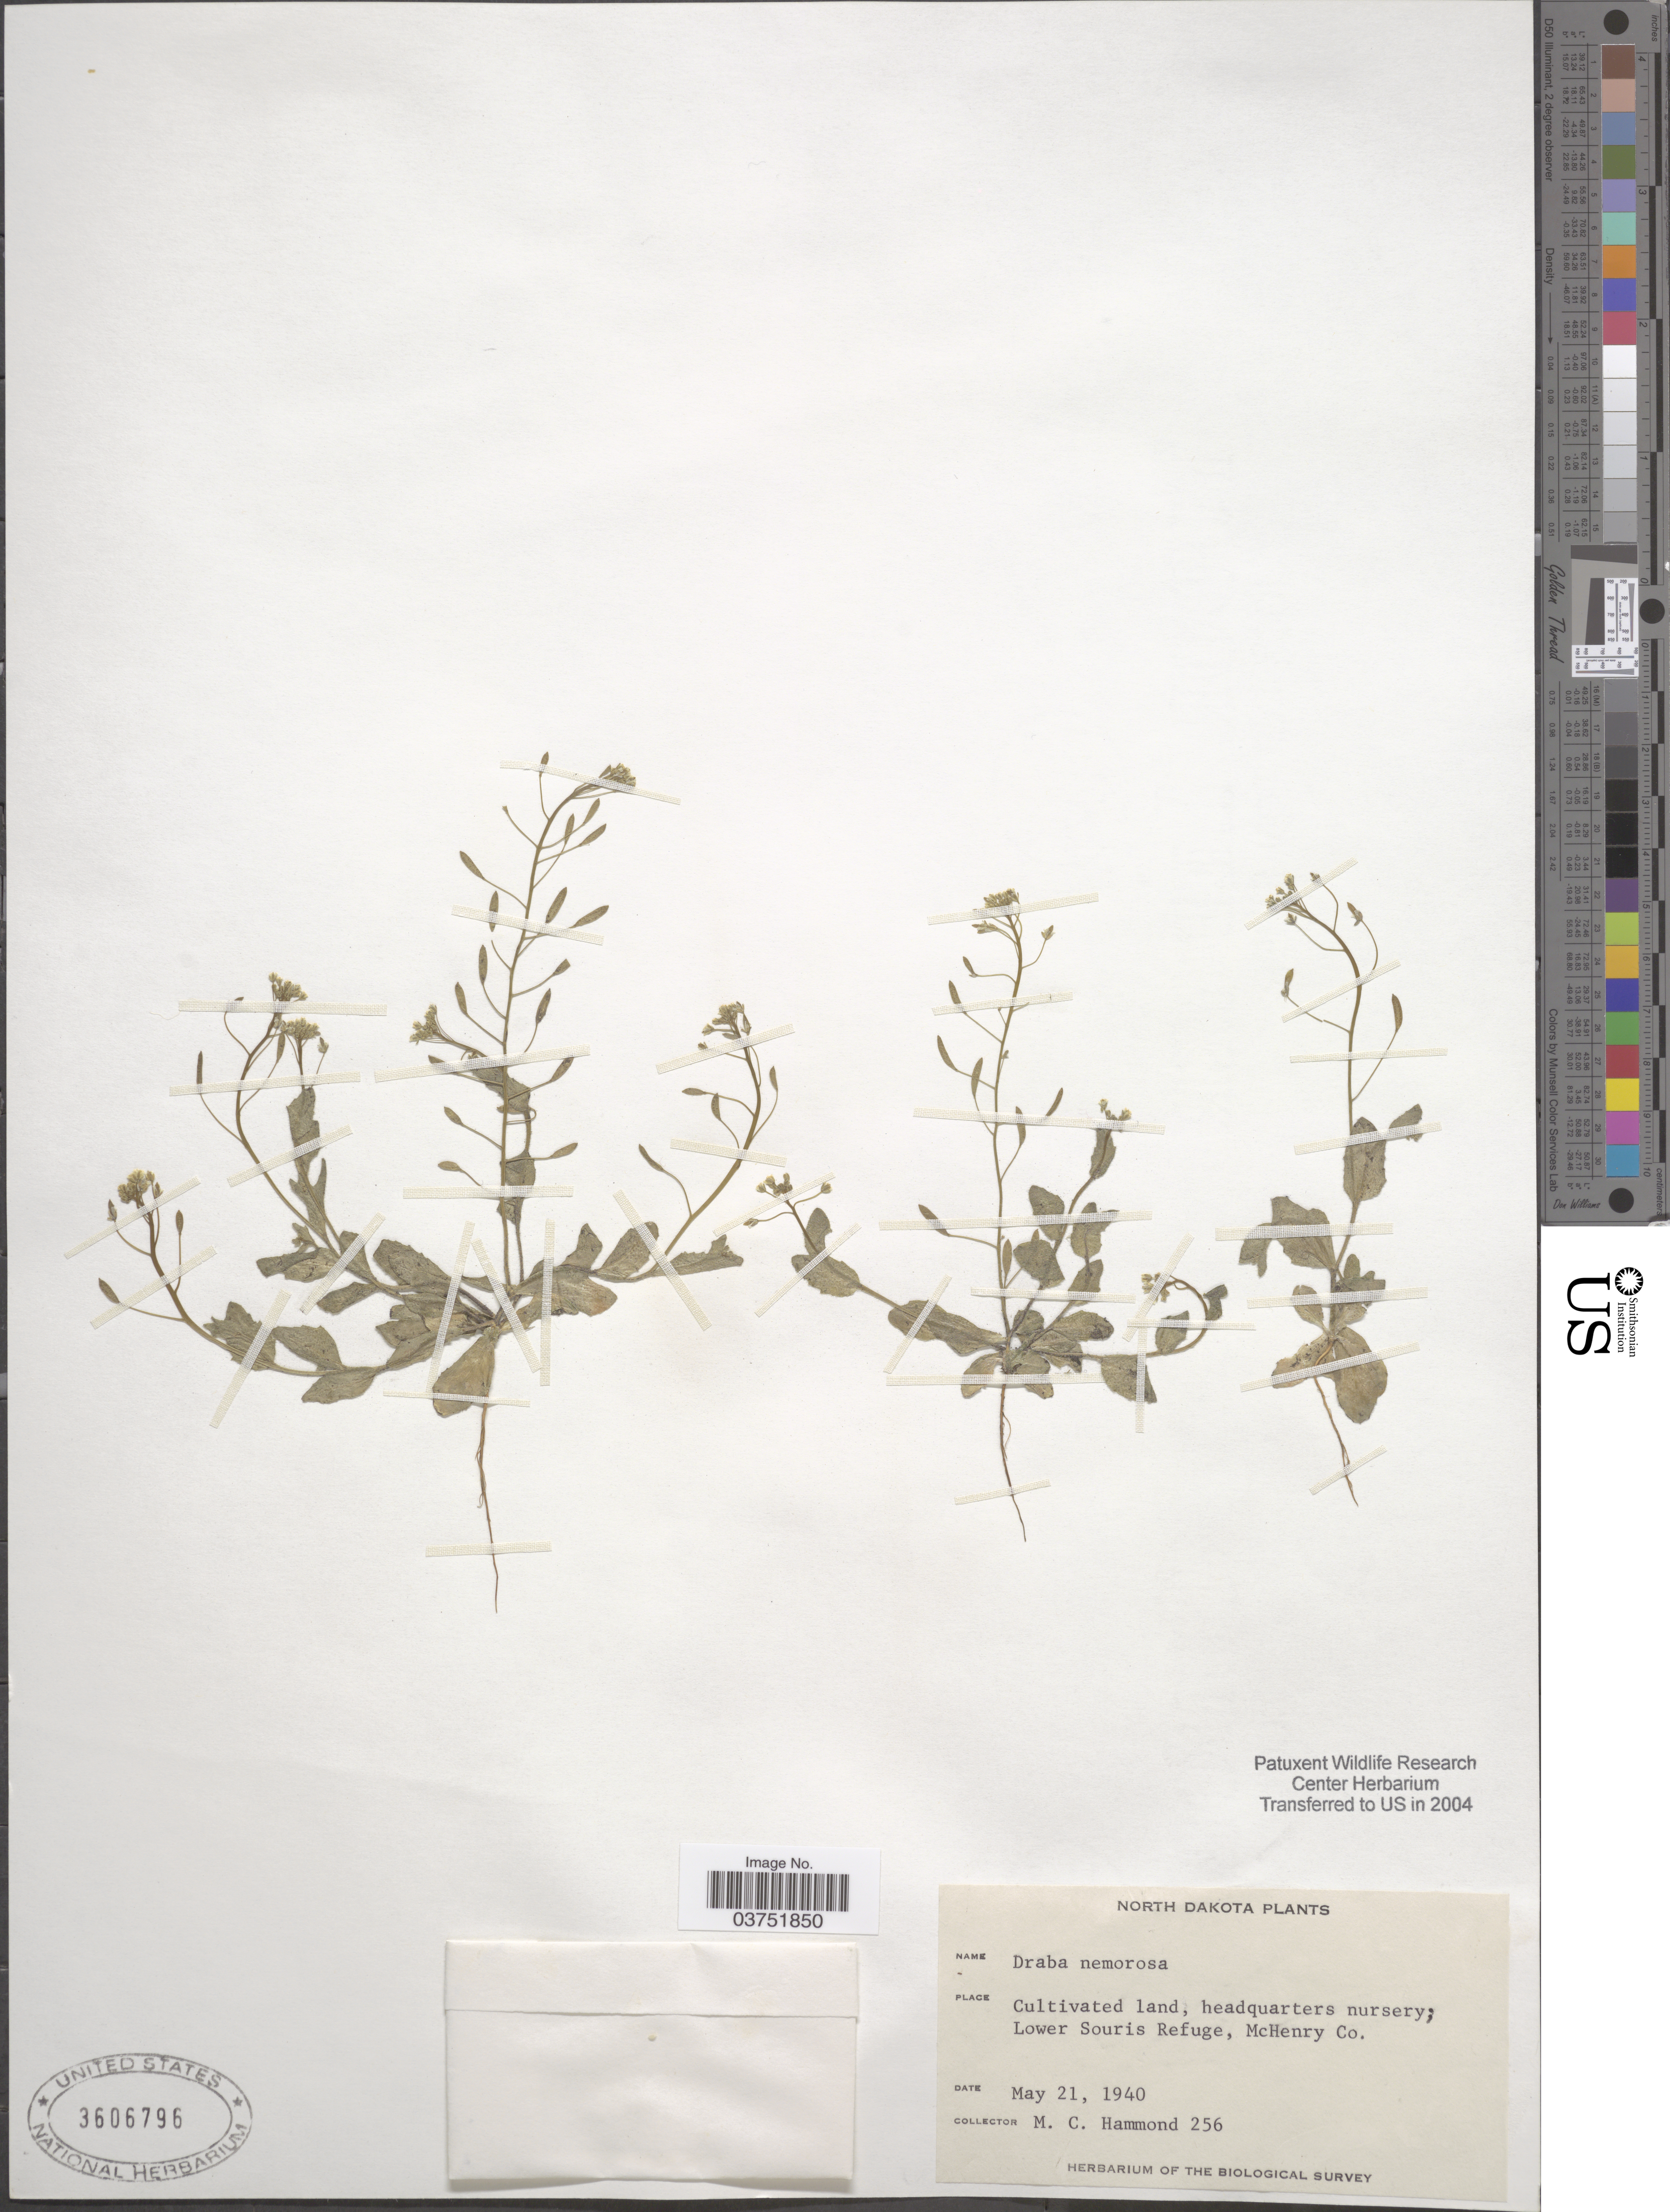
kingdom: Plantae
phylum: Tracheophyta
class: Magnoliopsida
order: Brassicales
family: Brassicaceae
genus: Draba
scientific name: Draba nemorosa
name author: L.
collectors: M. Hammond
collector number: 256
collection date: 1940-05-21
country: United States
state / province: North Dakota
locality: Lower Souris Refuge, McHenry Co.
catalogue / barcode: US 3606796